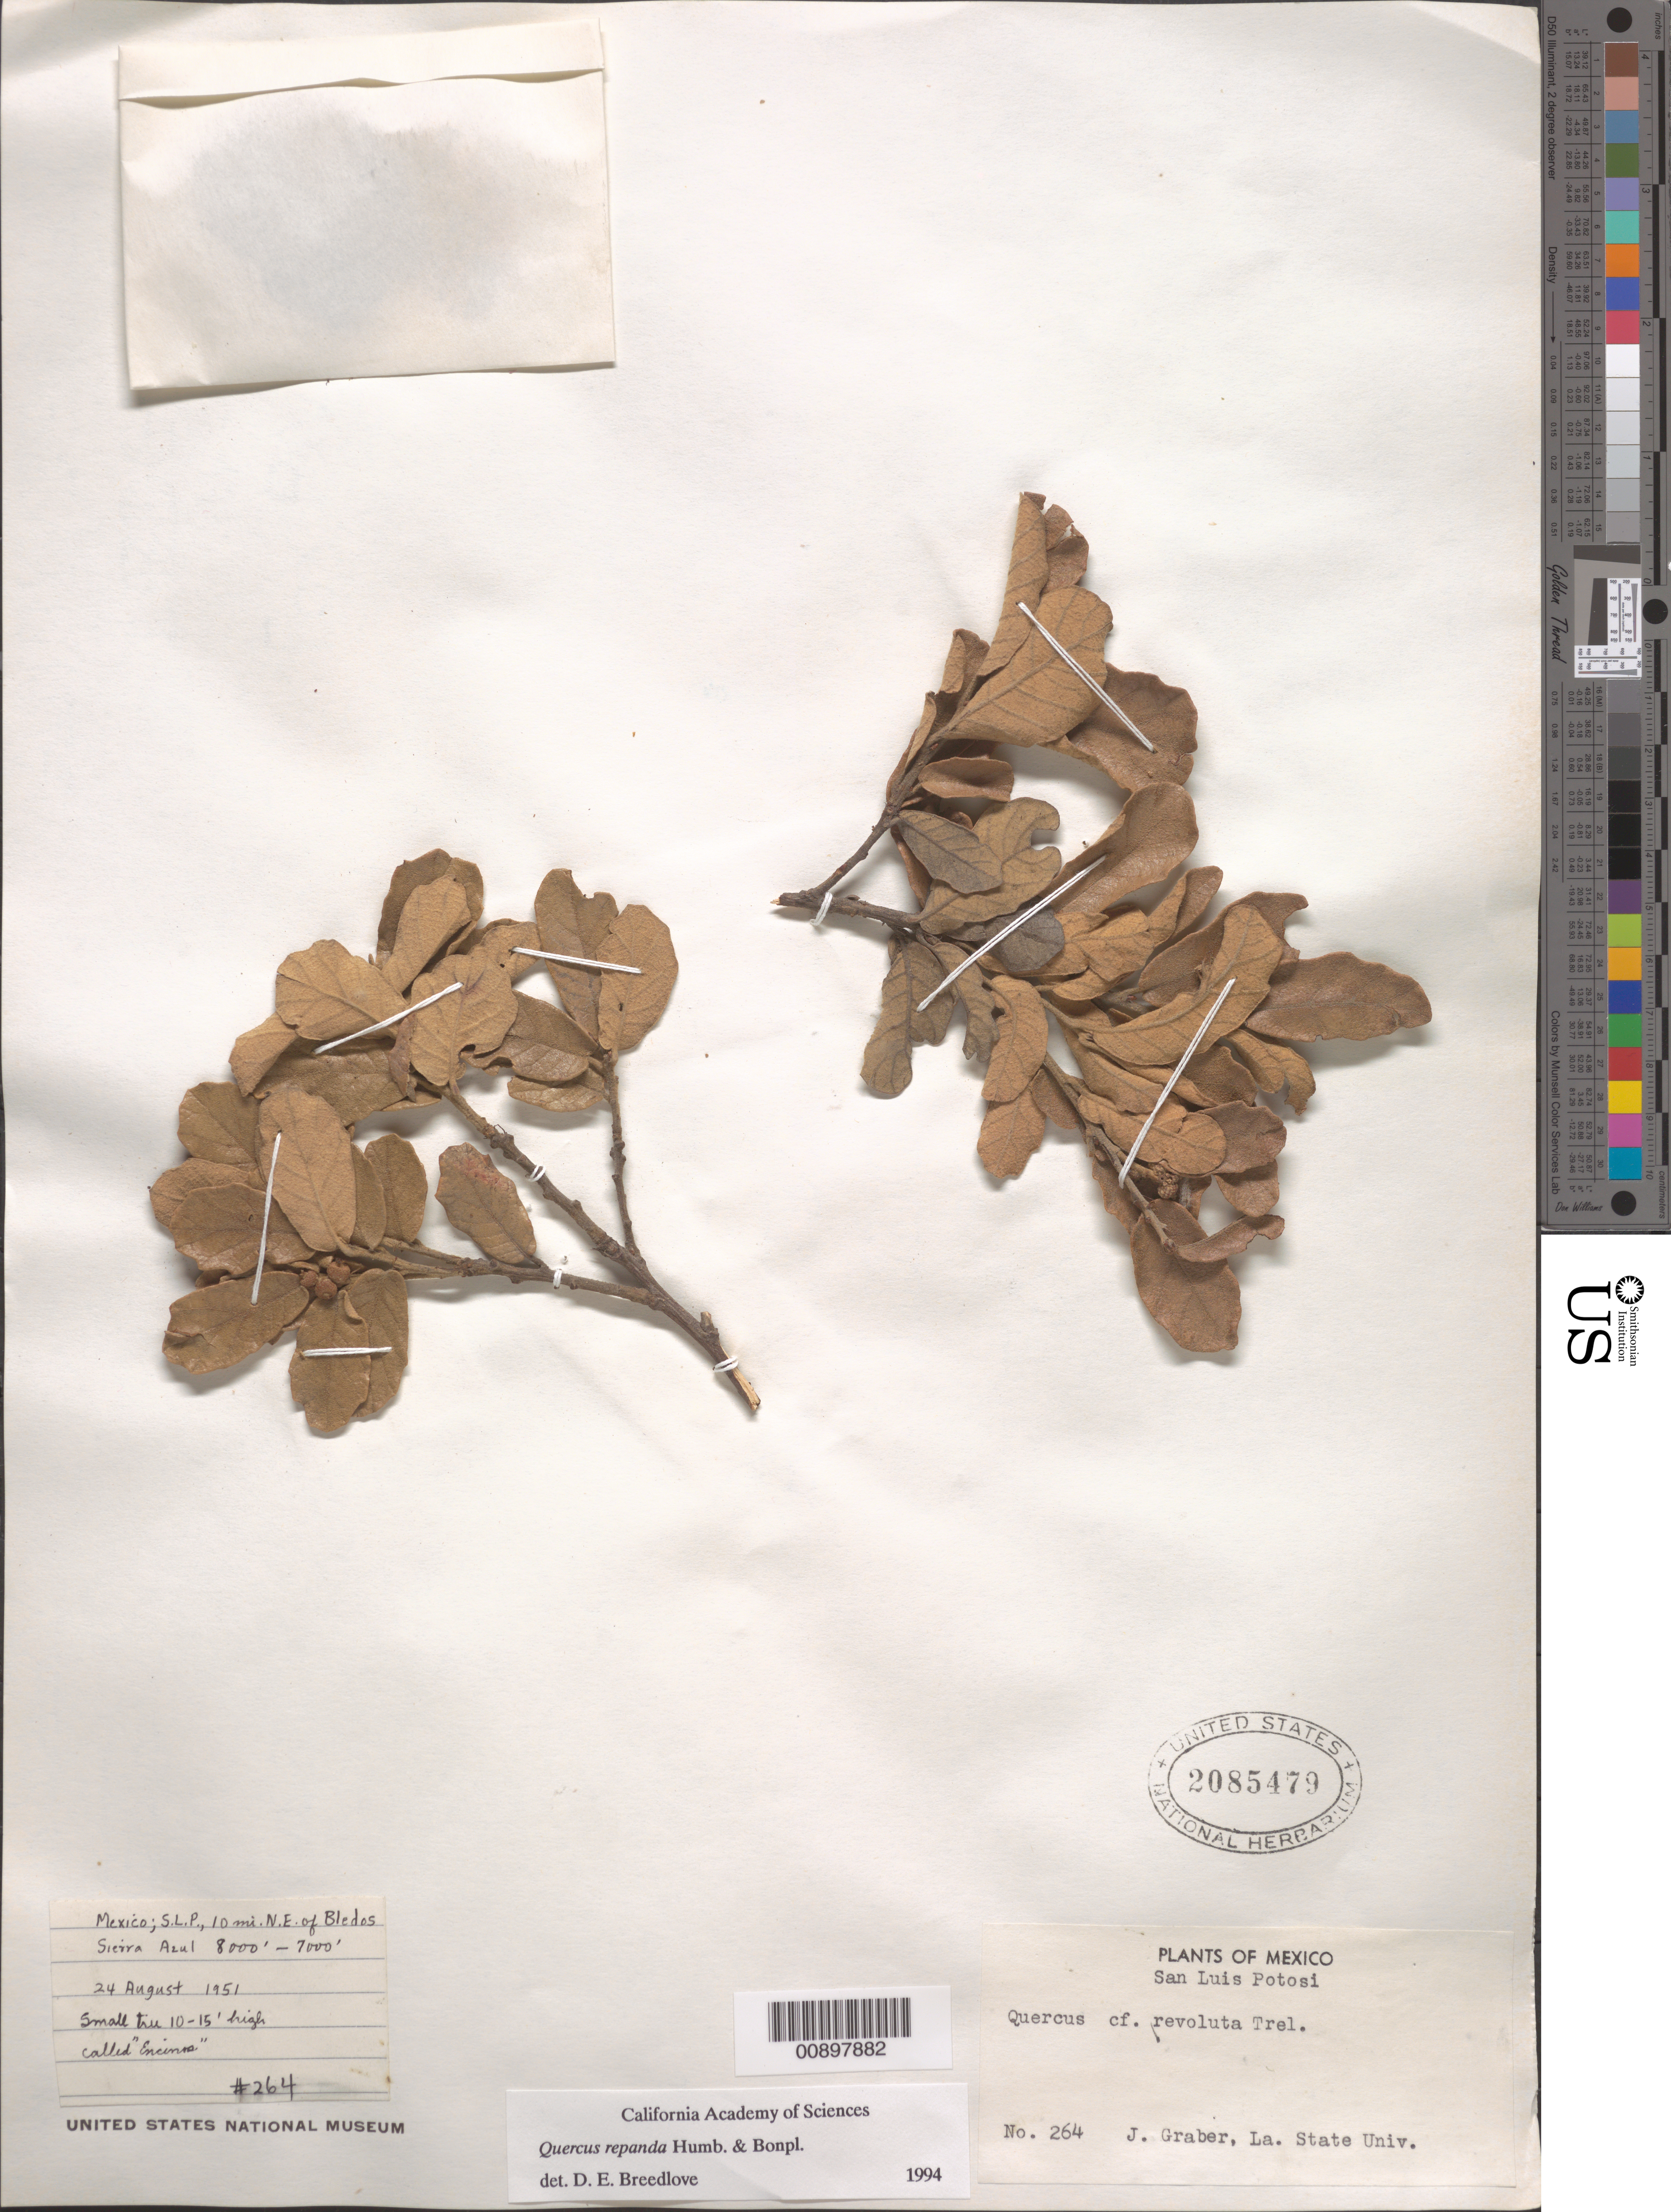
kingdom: Plantae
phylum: Tracheophyta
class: Magnoliopsida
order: Fagales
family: Fagaceae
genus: Quercus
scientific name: Quercus repanda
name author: Humb. & Bonpl.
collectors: J. Graber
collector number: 264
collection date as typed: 24 Aug 1951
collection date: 1951-08-24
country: Mexico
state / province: San Luis Potosí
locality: San Luis Potosí., 10 mi. NE of Bledos. Sierra Azul.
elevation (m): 2134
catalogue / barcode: US 2085479